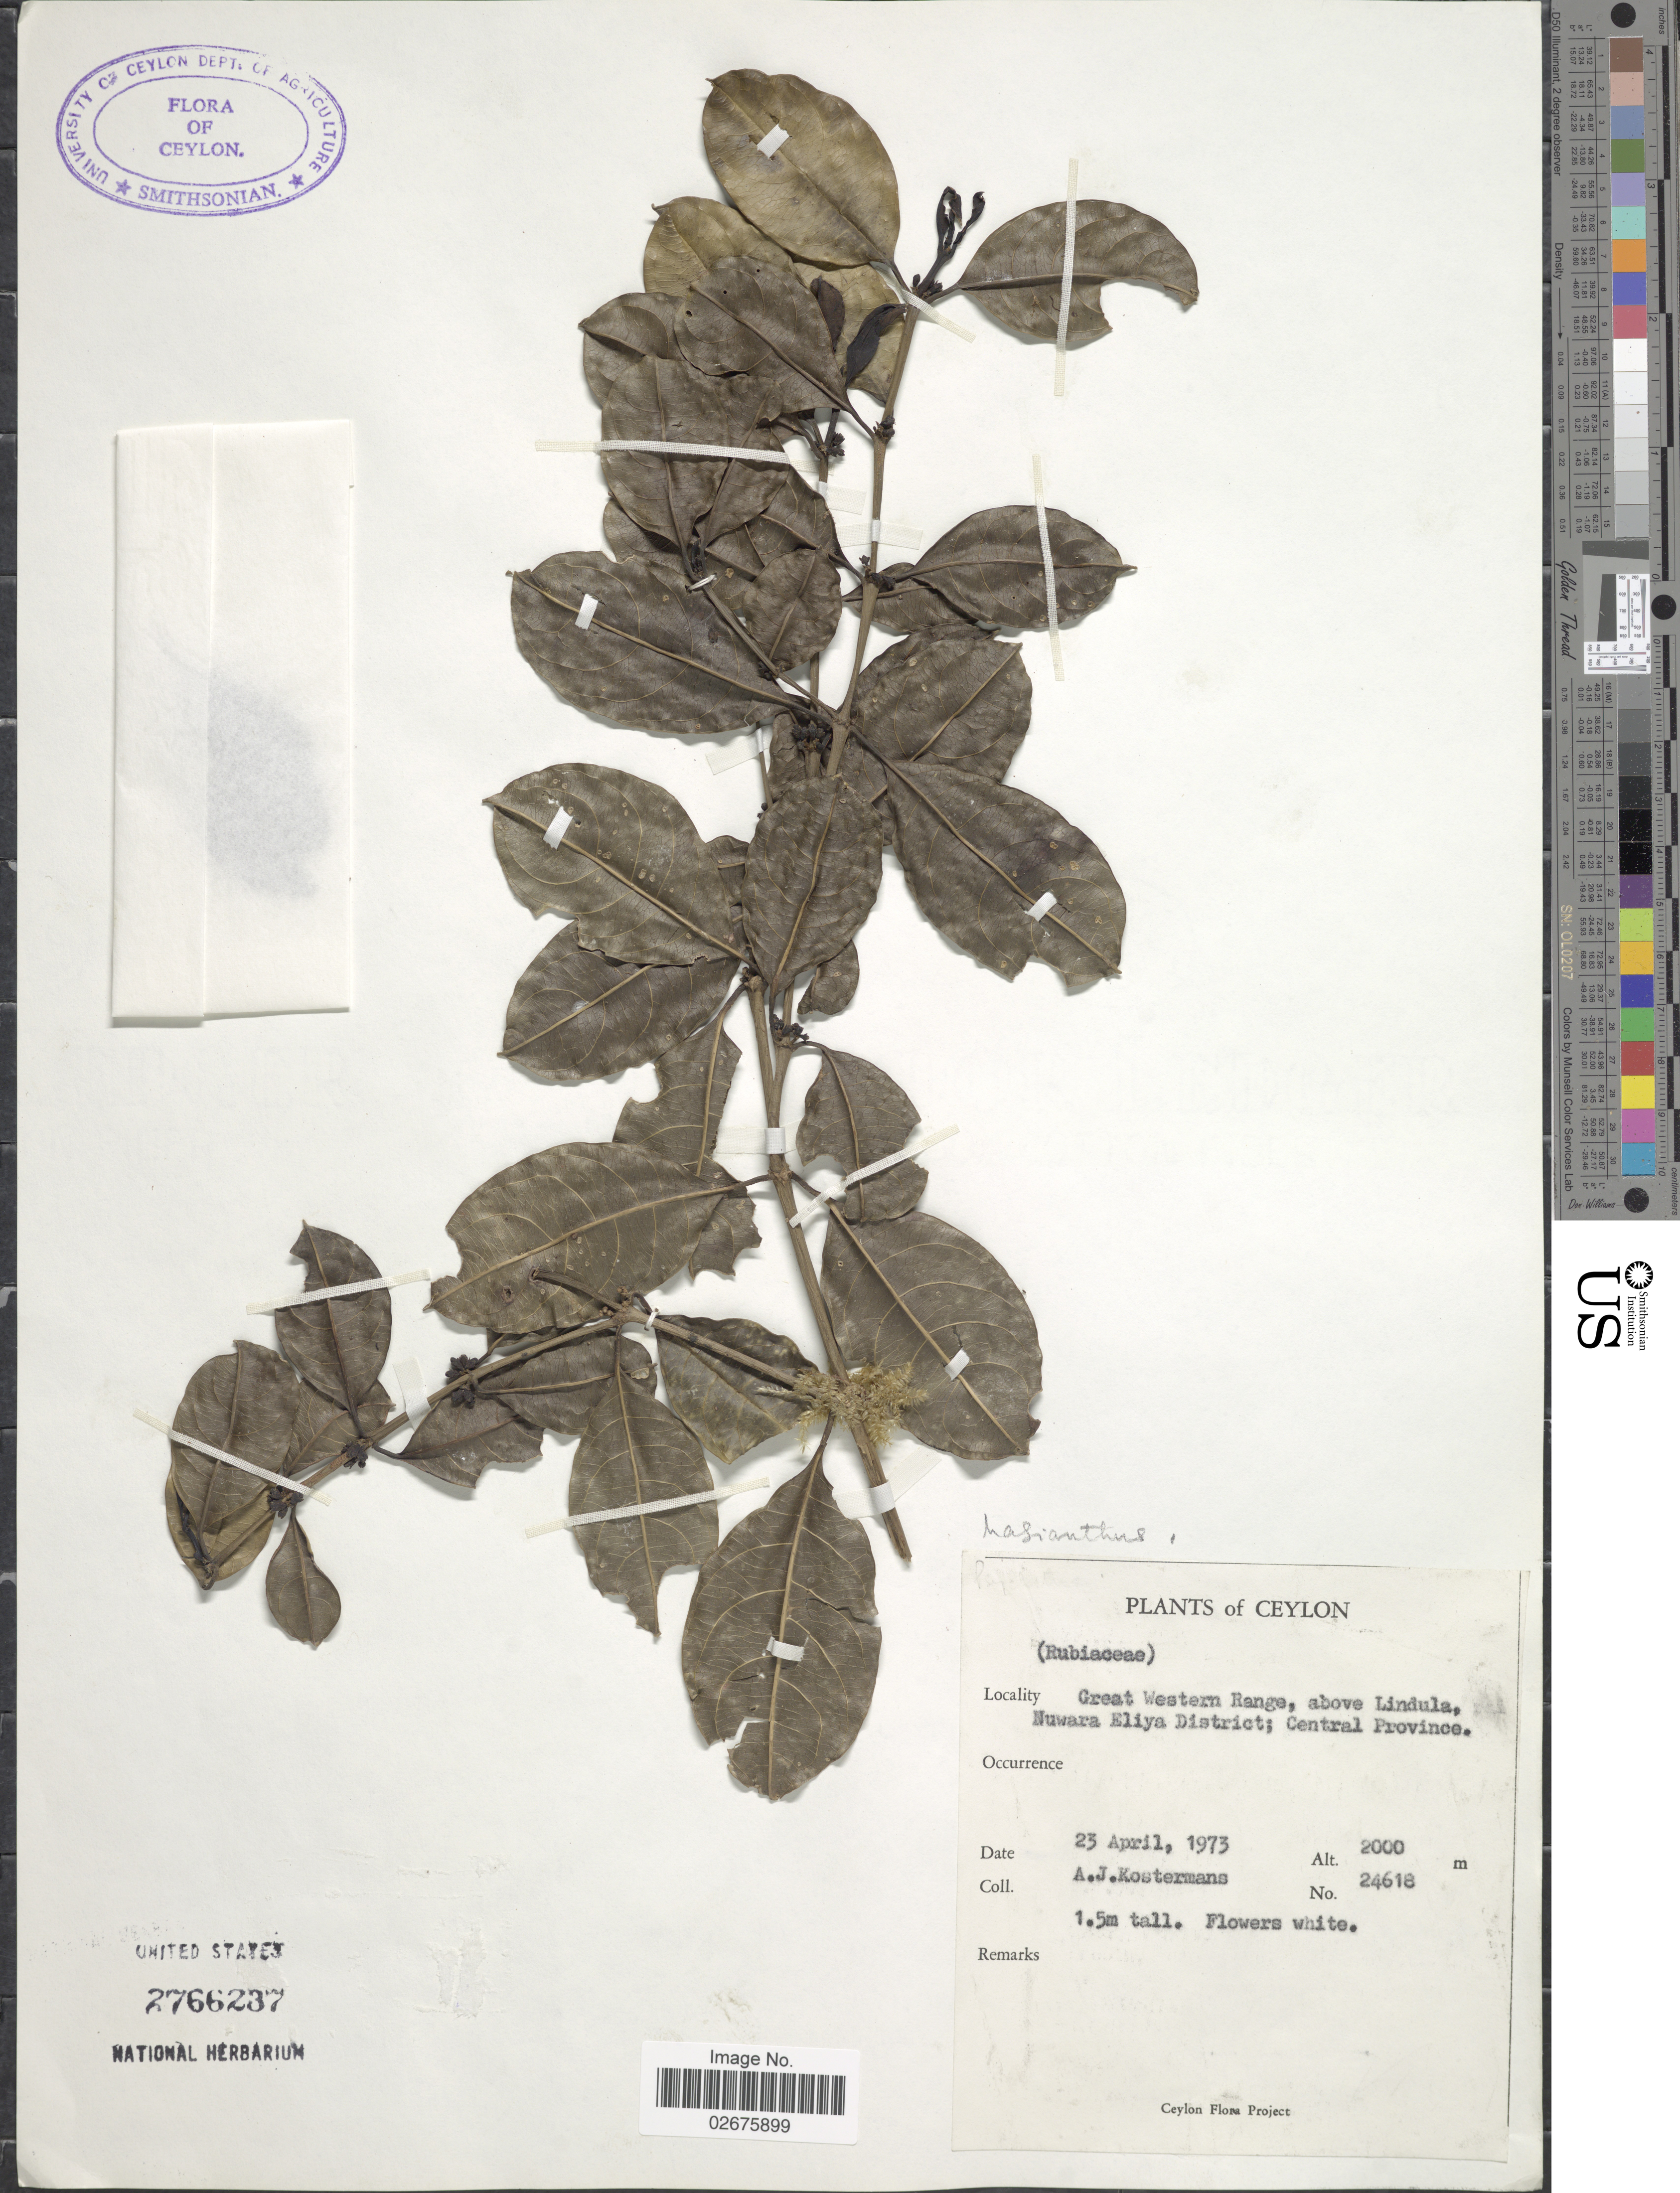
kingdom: Plantae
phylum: Tracheophyta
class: Magnoliopsida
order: Gentianales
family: Rubiaceae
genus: Lasianthus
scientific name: Lasianthus sp.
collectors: A. J. G. Kostermans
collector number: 24618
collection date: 1973-04-23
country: Sri Lanka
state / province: Central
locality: Ceylon, Great Western Range, above Lindula, Nuwara Eliya District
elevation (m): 2000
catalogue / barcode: US 2766237